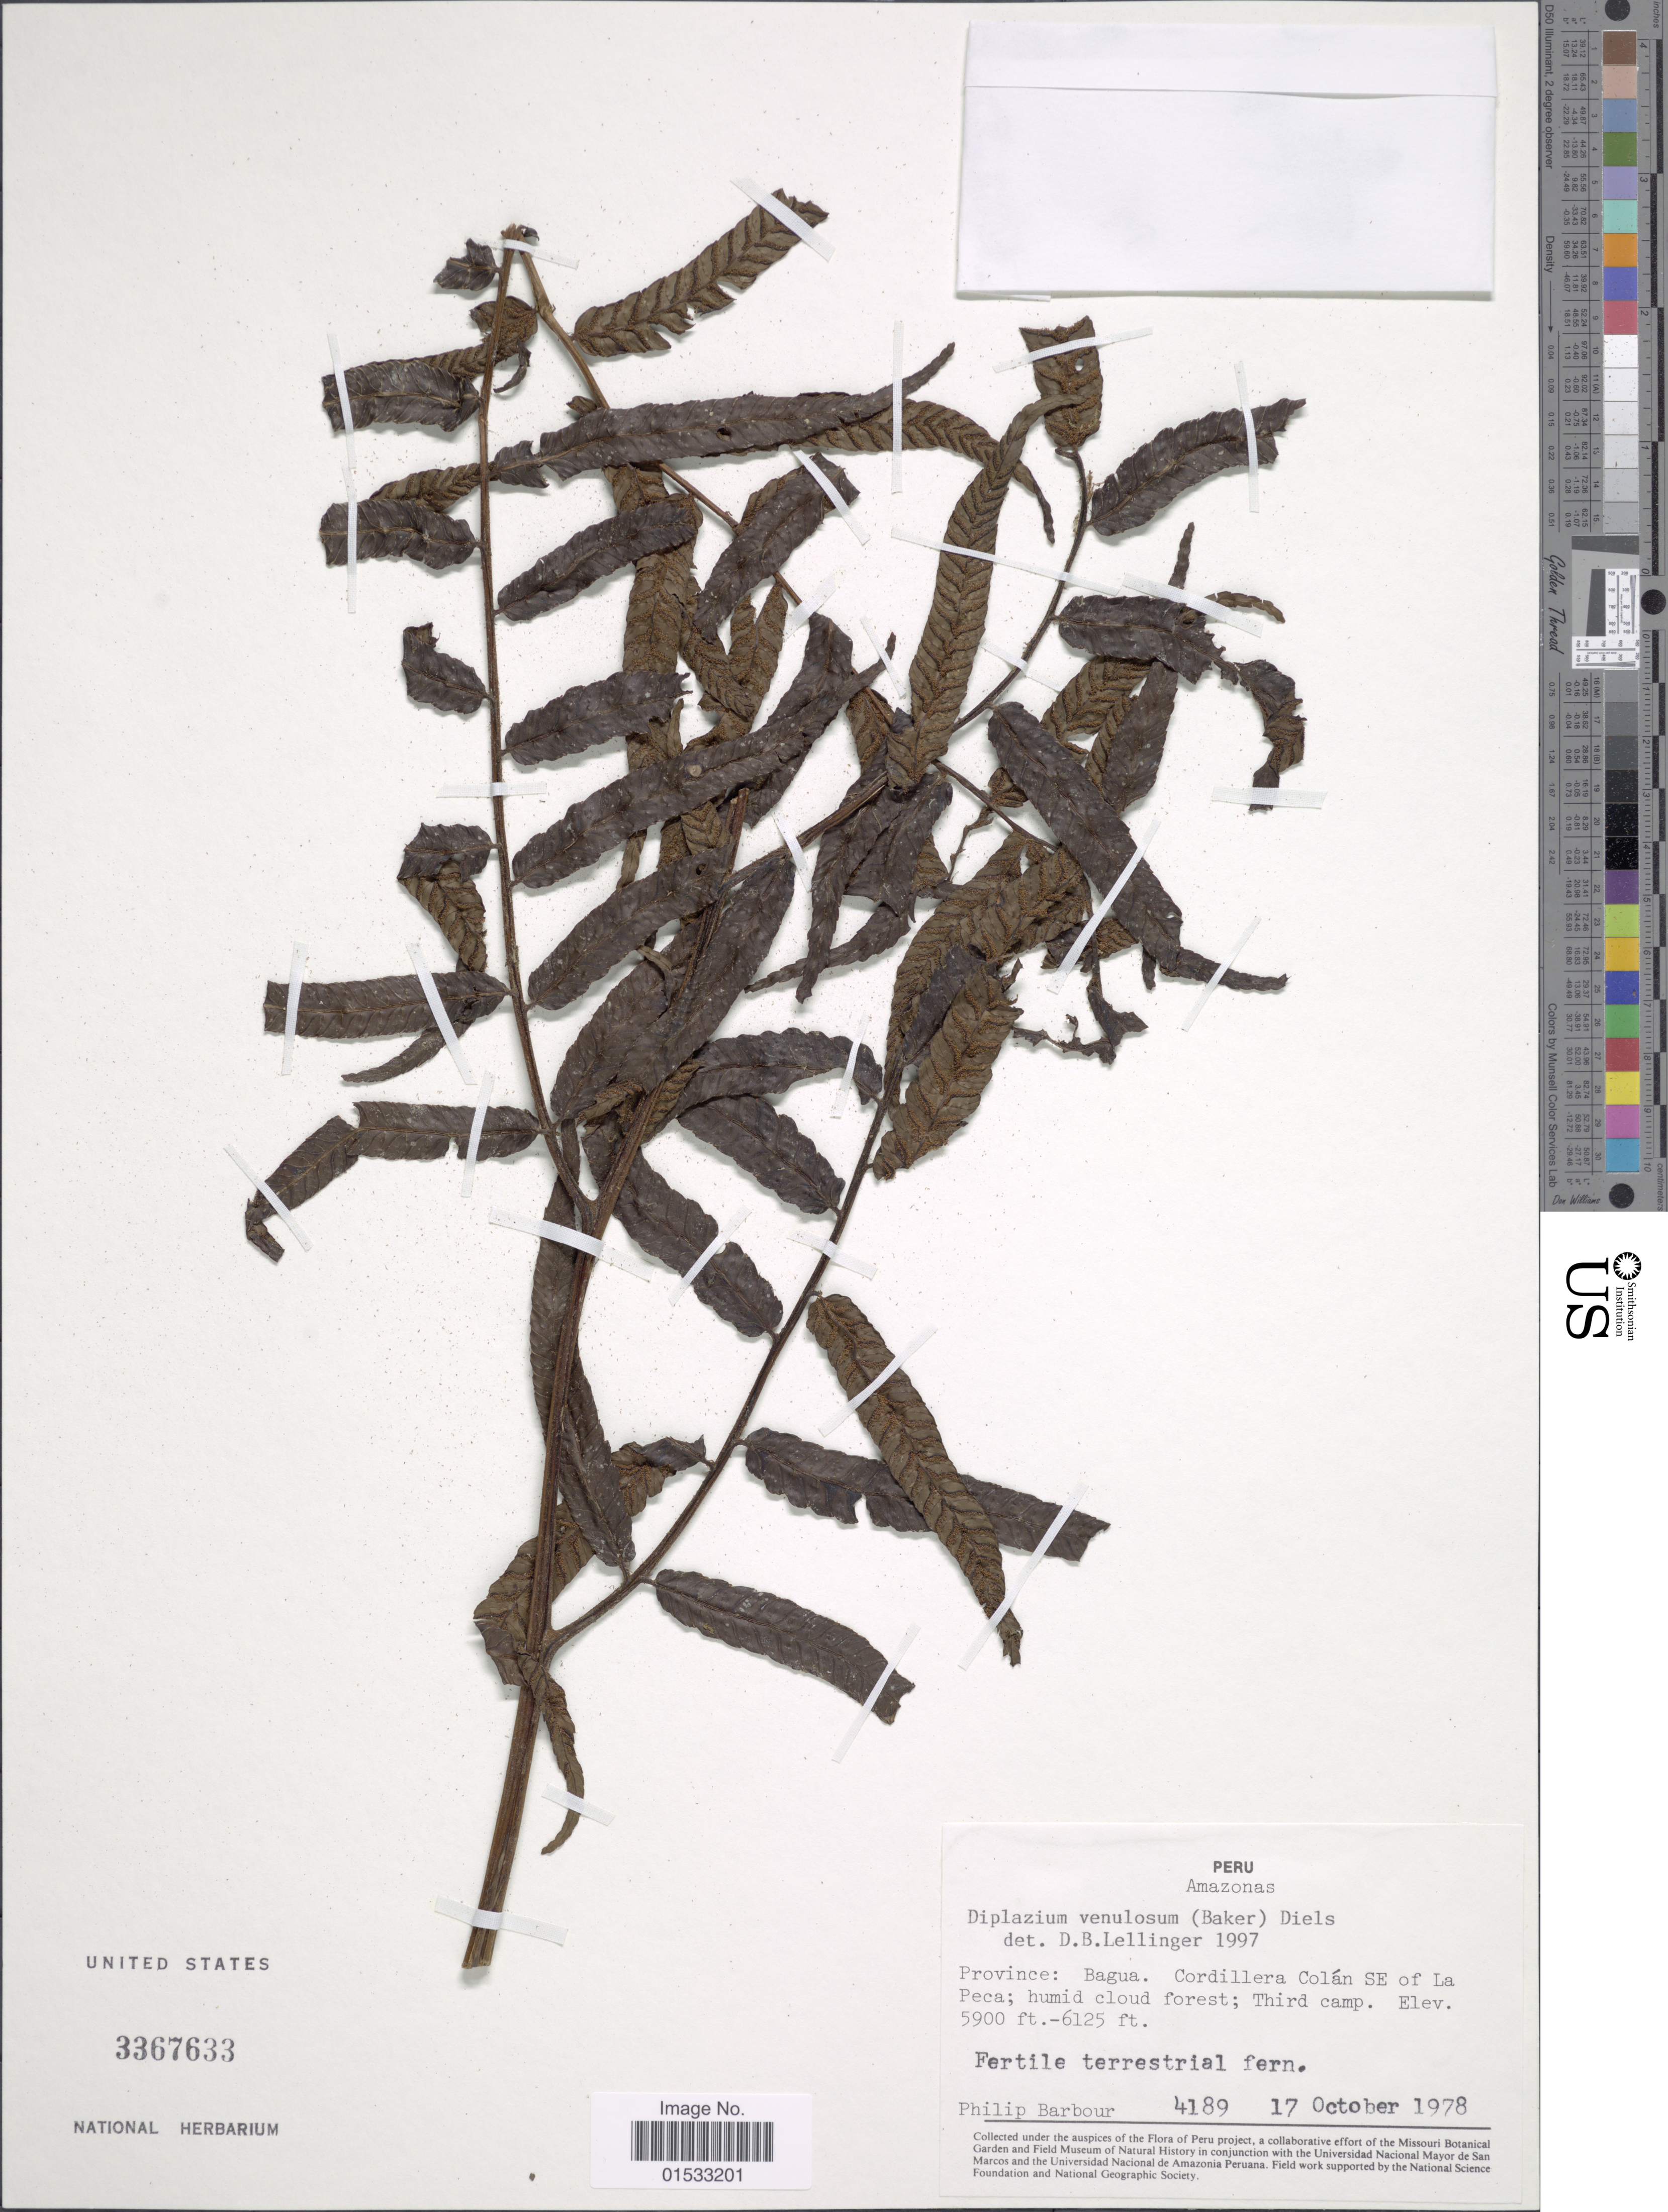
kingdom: Plantae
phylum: Tracheophyta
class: Polypodiopsida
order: Polypodiales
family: Athyriaceae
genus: Diplazium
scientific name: Diplazium venulosum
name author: (Baker) Diels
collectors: P. Barbour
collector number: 4189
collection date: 1978-10-17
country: Peru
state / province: Amazonas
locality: Bagua, Cordillera Colán SE of La Peca; humid cloud forest; Third camp.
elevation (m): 1798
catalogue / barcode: US 3367633